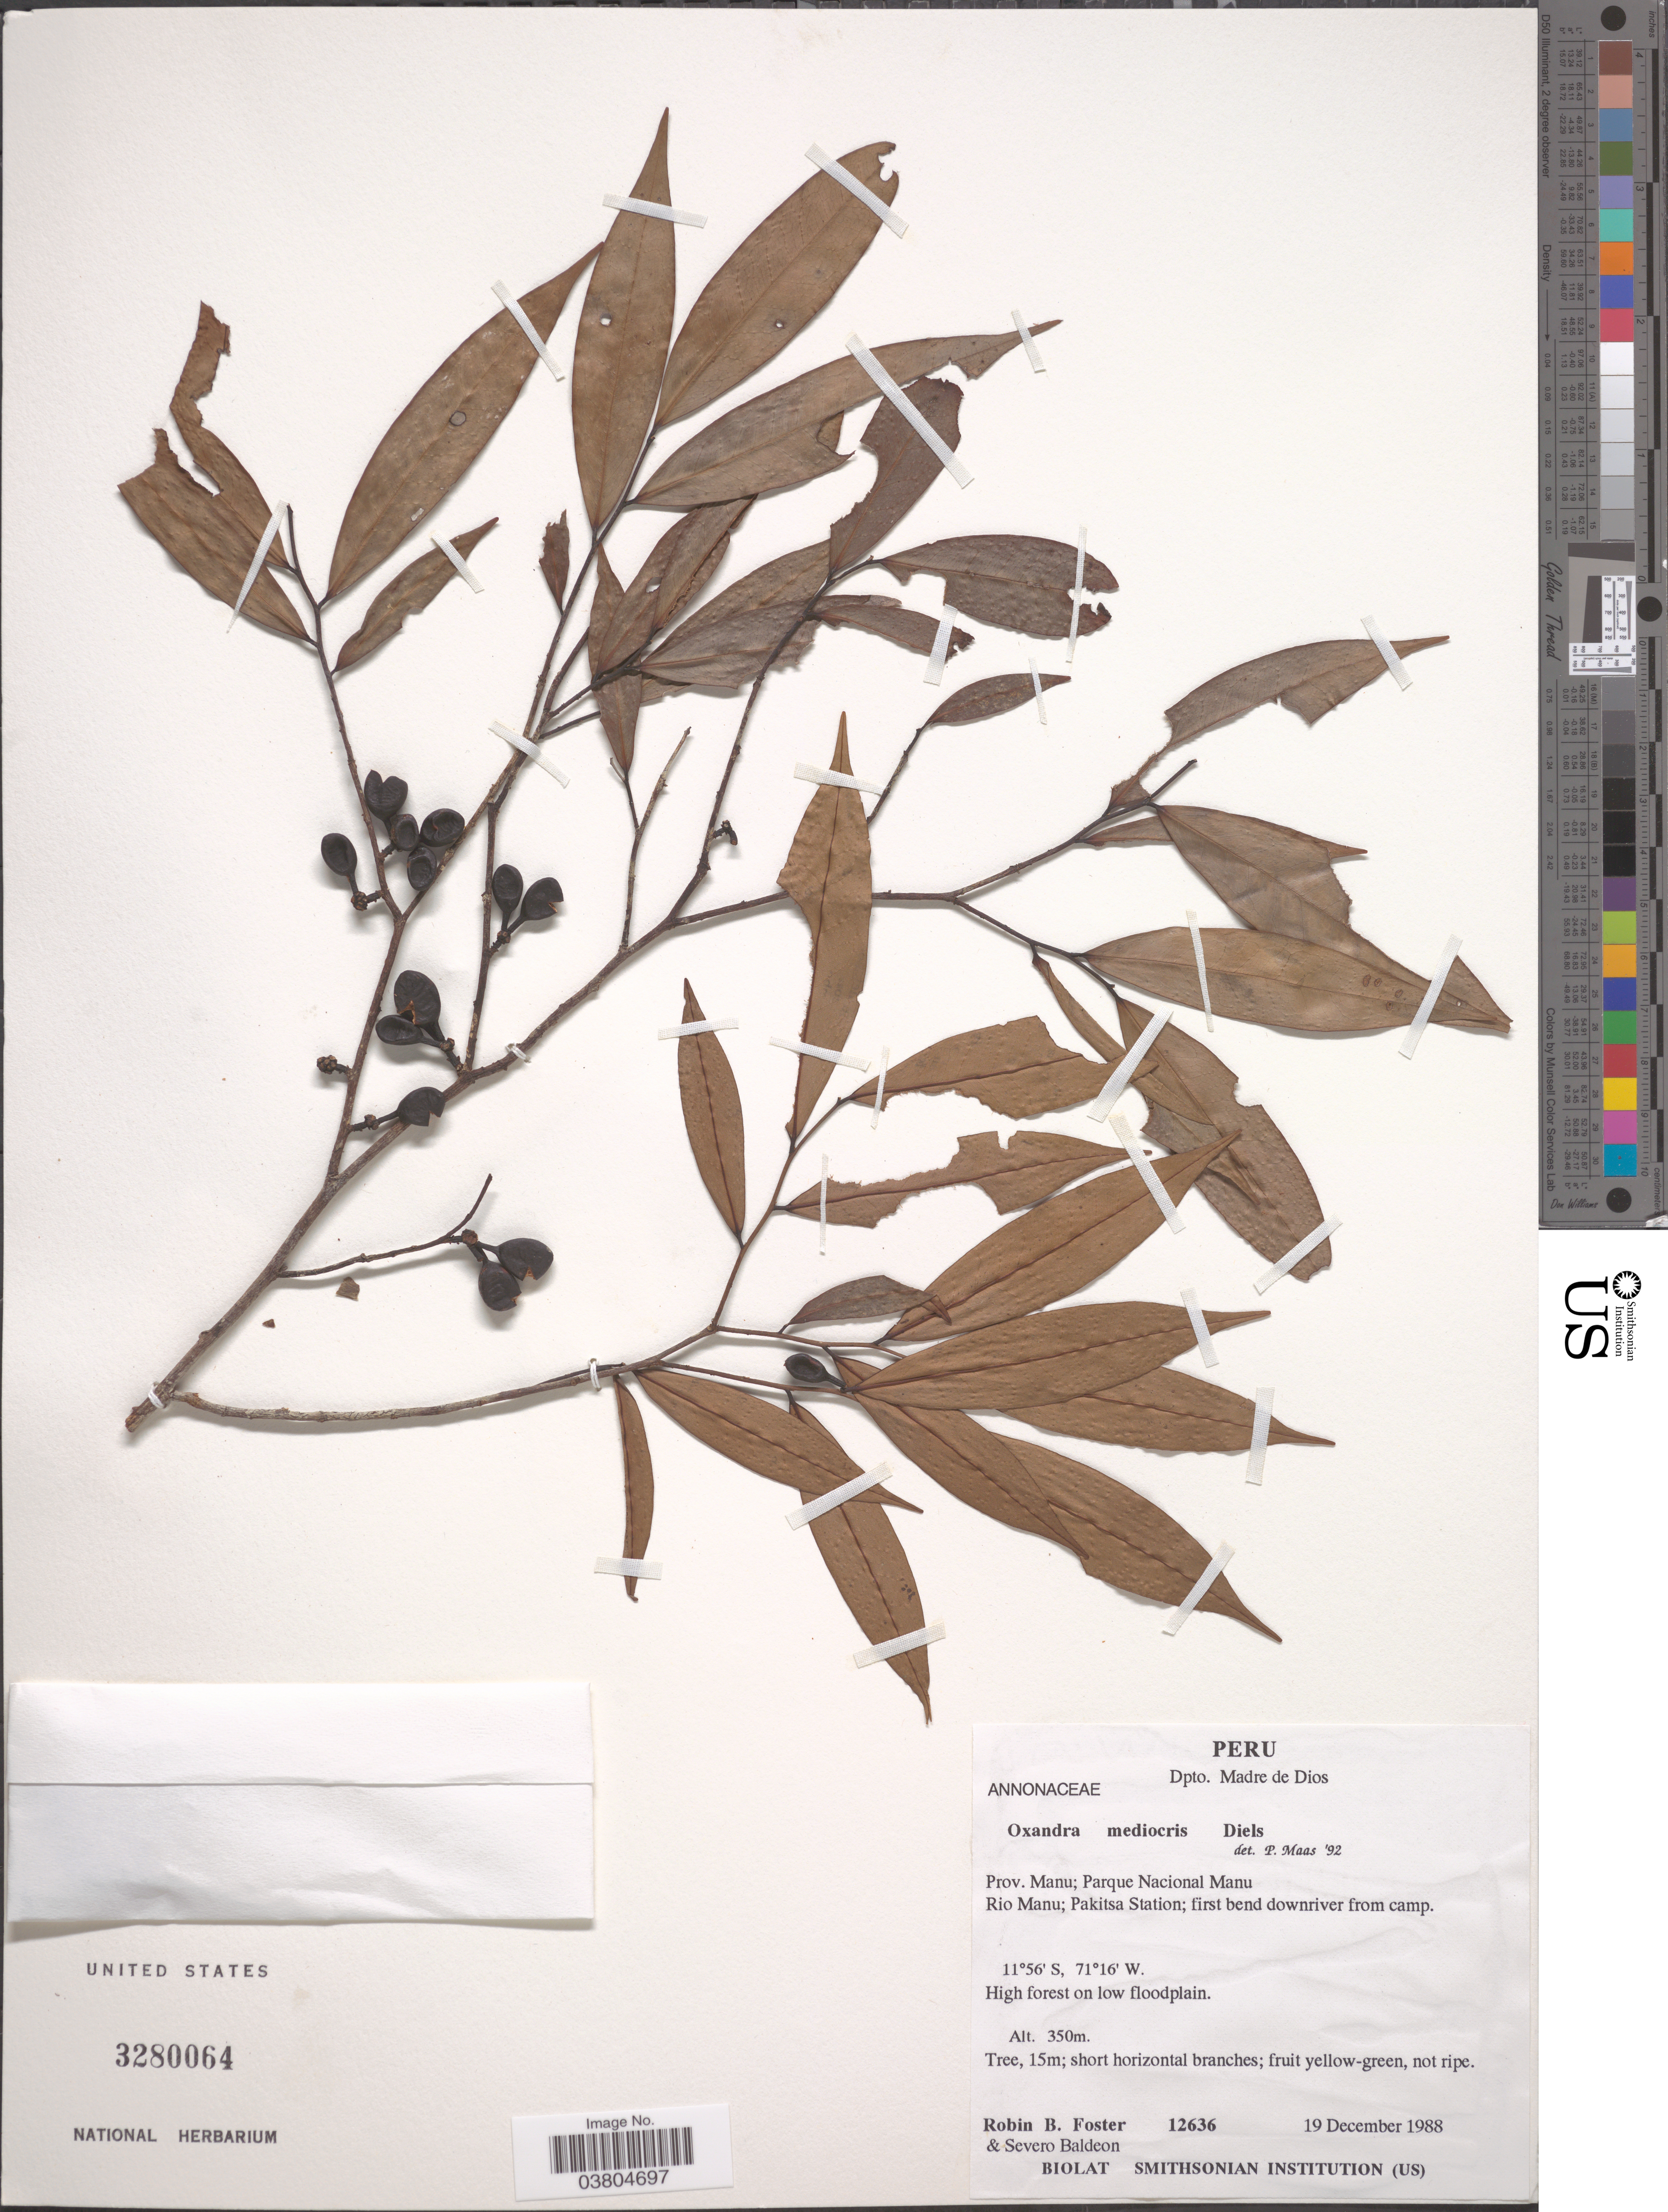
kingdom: Plantae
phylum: Tracheophyta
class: Magnoliopsida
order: Magnoliales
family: Annonaceae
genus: Oxandra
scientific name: Oxandra mediocris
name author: Diels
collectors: R. B. Foster & S. Baldeon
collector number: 12636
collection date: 1988-12-19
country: Peru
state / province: Madre de Dios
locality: Dpto. Madre de Dios. Prov. Manu: Parque Nacional Manu. Río Manu; Pakitsa Station; first bend downriver from camp.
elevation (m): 350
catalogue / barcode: US 3280064